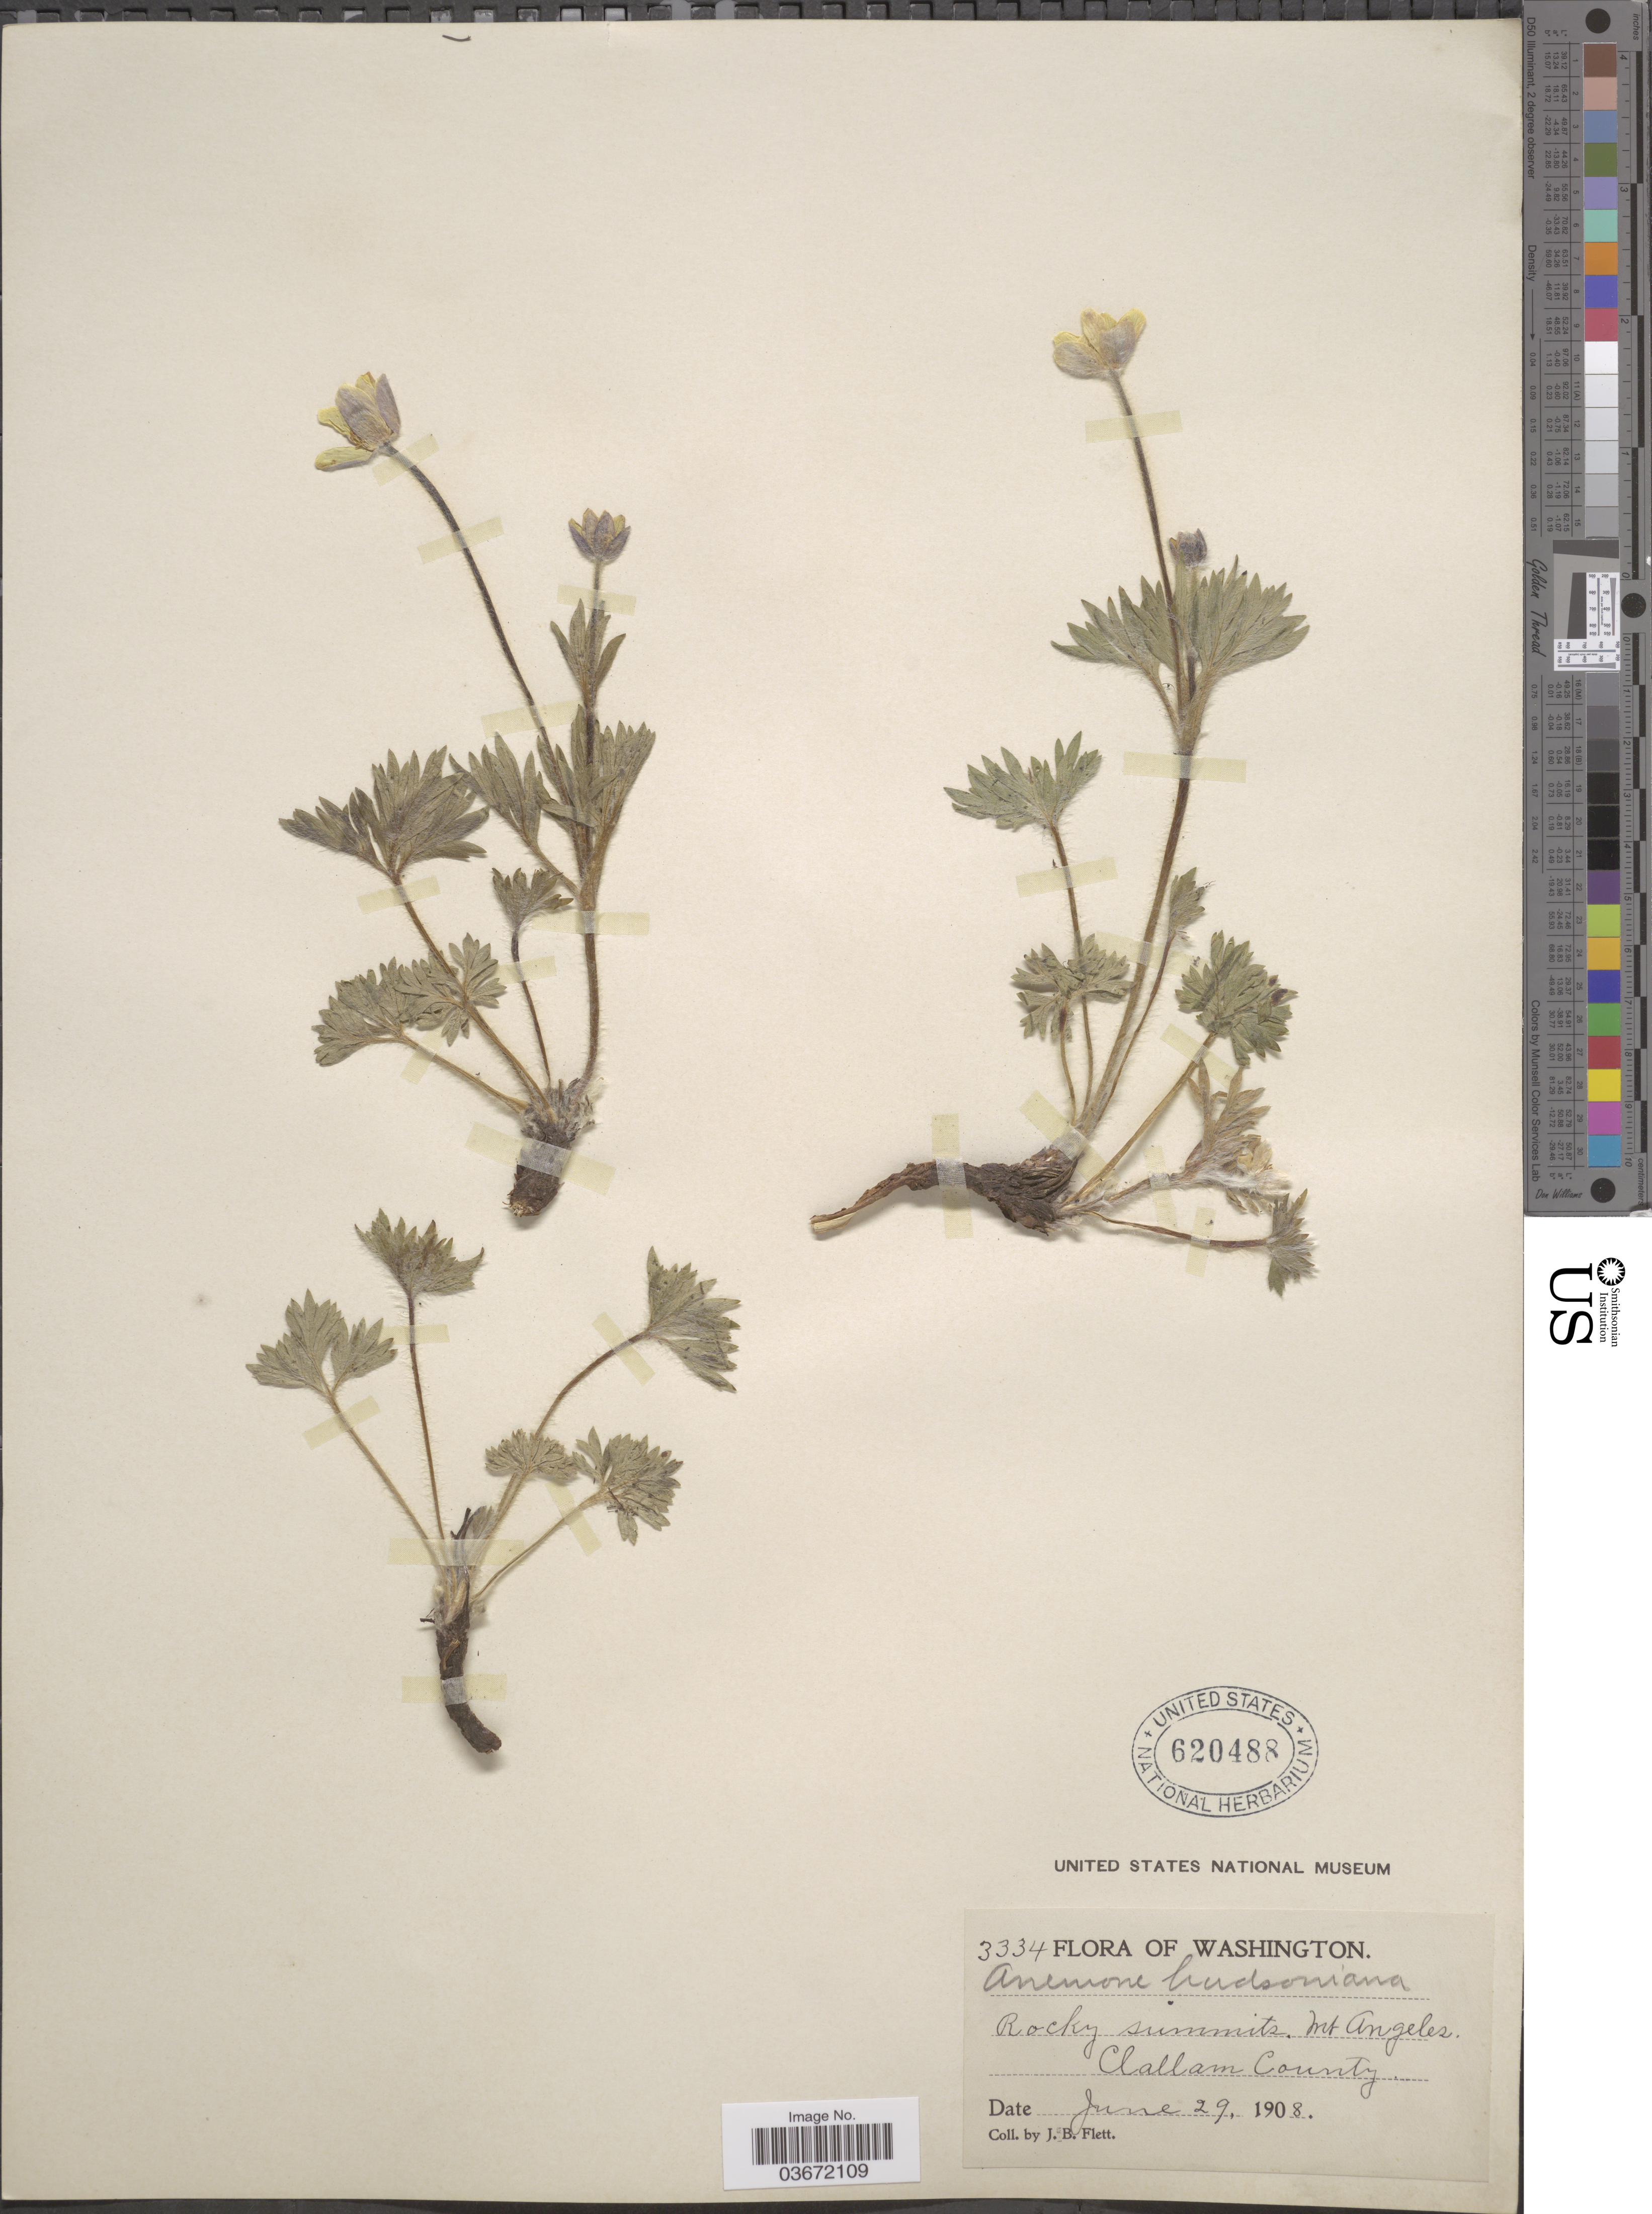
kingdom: Plantae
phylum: Tracheophyta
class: Magnoliopsida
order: Ranunculales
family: Ranunculaceae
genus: Anemone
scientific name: Anemone multifida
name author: Poir.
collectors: J. Flett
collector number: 3334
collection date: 1908-06-29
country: United States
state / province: Washington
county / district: Clallam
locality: Rocky summits. Mt Angeles. Clallam County.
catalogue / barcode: US 620488